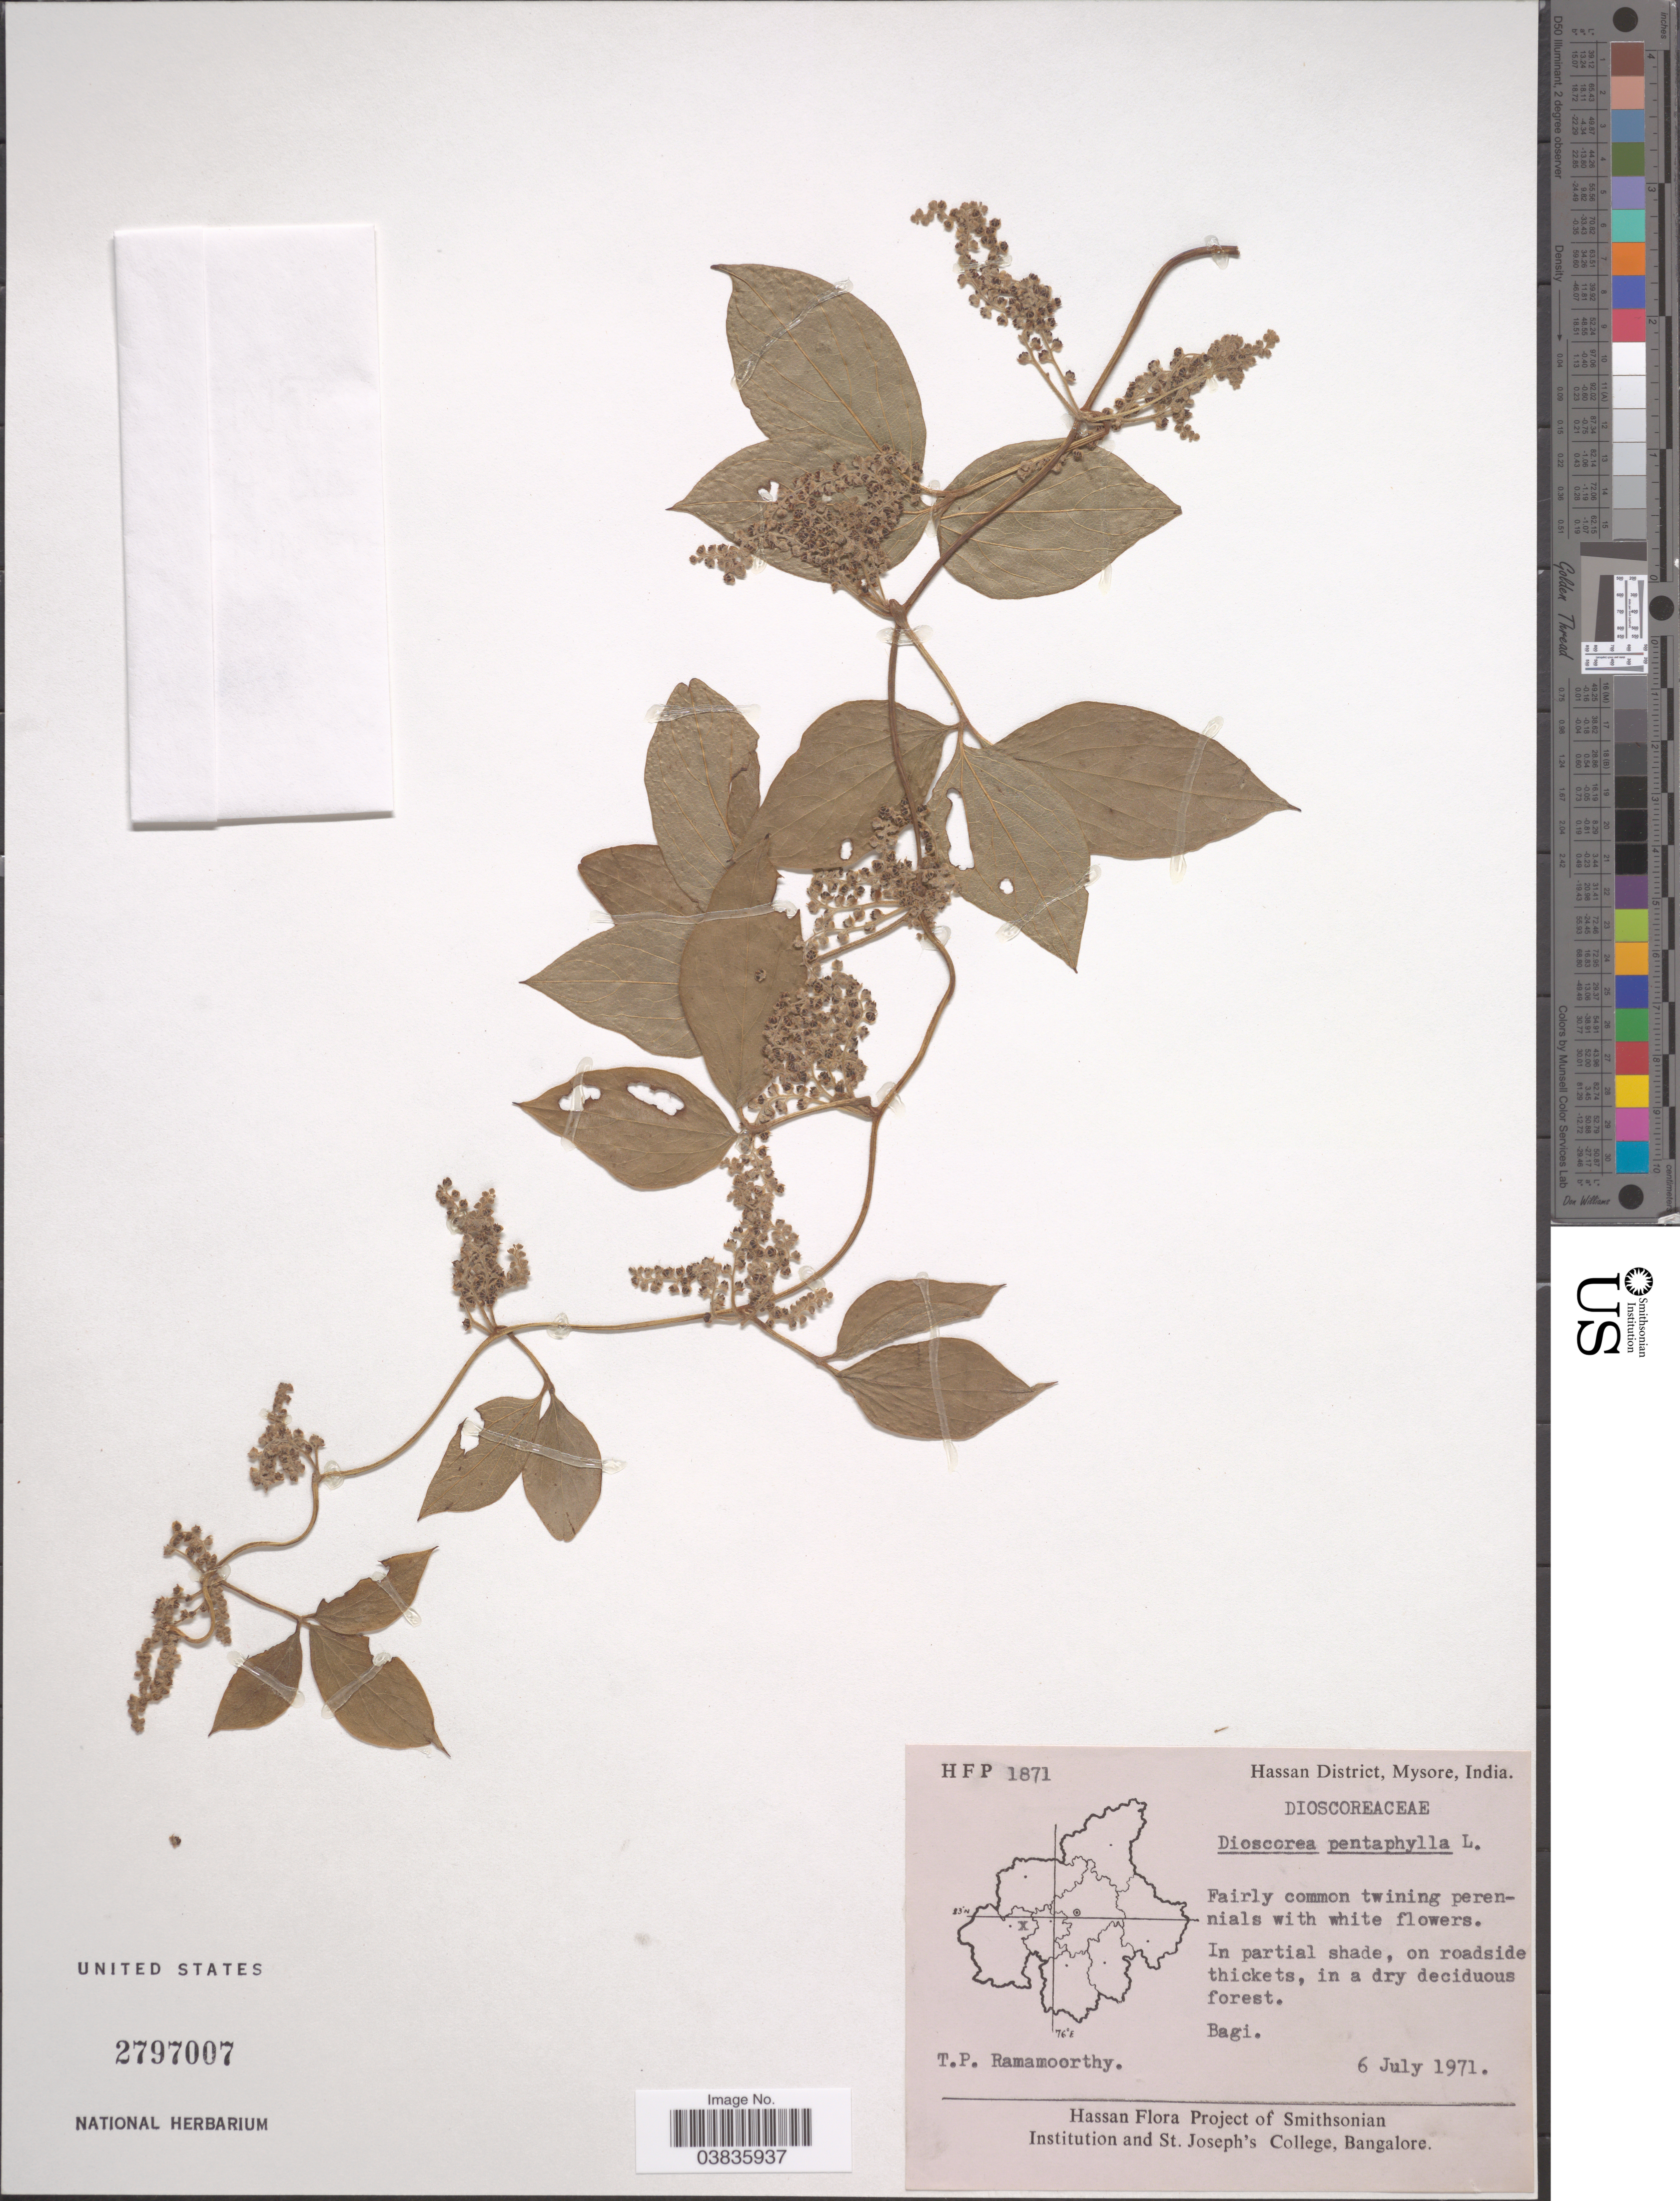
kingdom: Plantae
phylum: Tracheophyta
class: Liliopsida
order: Dioscoreales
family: Dioscoreaceae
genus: Dioscorea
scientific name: Dioscorea pentaphylla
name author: L.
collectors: T. P. Ramamoorthy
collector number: HFP 1871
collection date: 1971-07-06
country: India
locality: Hassan District, Mysore. Bagi.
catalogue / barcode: US 2797007